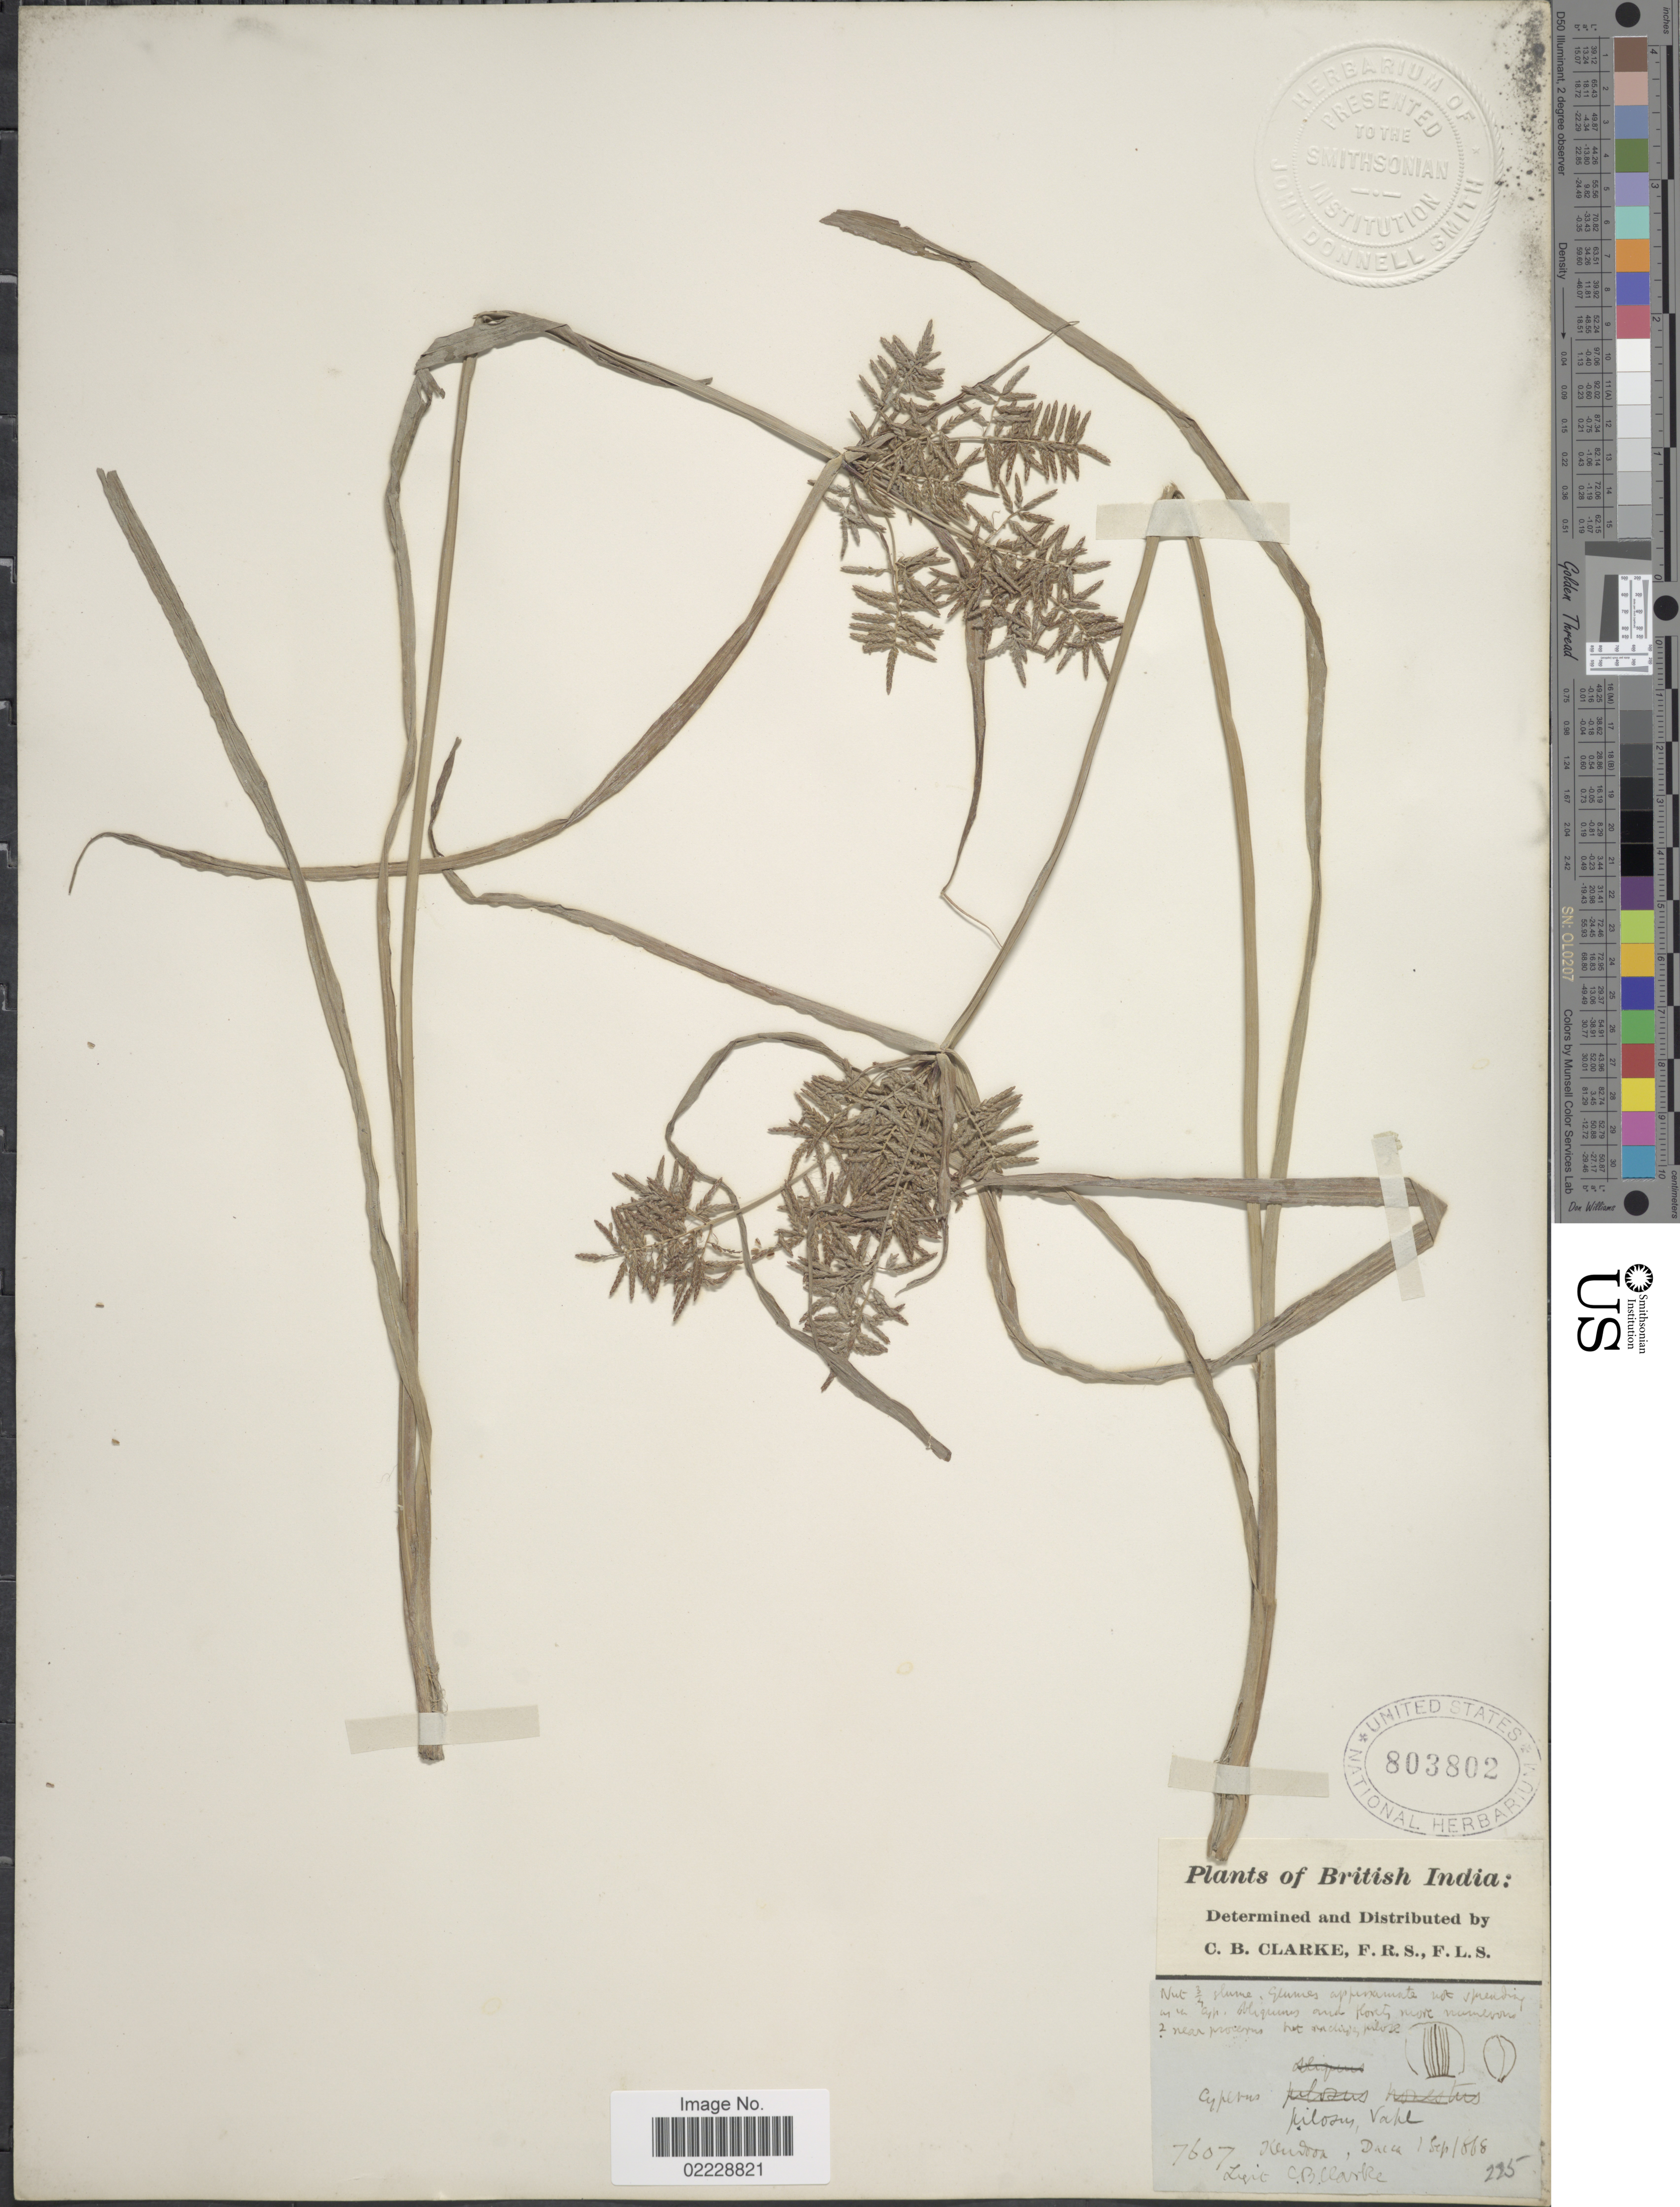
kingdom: Plantae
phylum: Tracheophyta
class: Liliopsida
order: Poales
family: Cyperaceae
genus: Cyperus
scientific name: Cyperus pilosus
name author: Vahl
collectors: C. B. Clarke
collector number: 7607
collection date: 1868-09-01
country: Bangladesh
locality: British India, Kendooa, Dacca [interpreted]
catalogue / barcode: US 803802